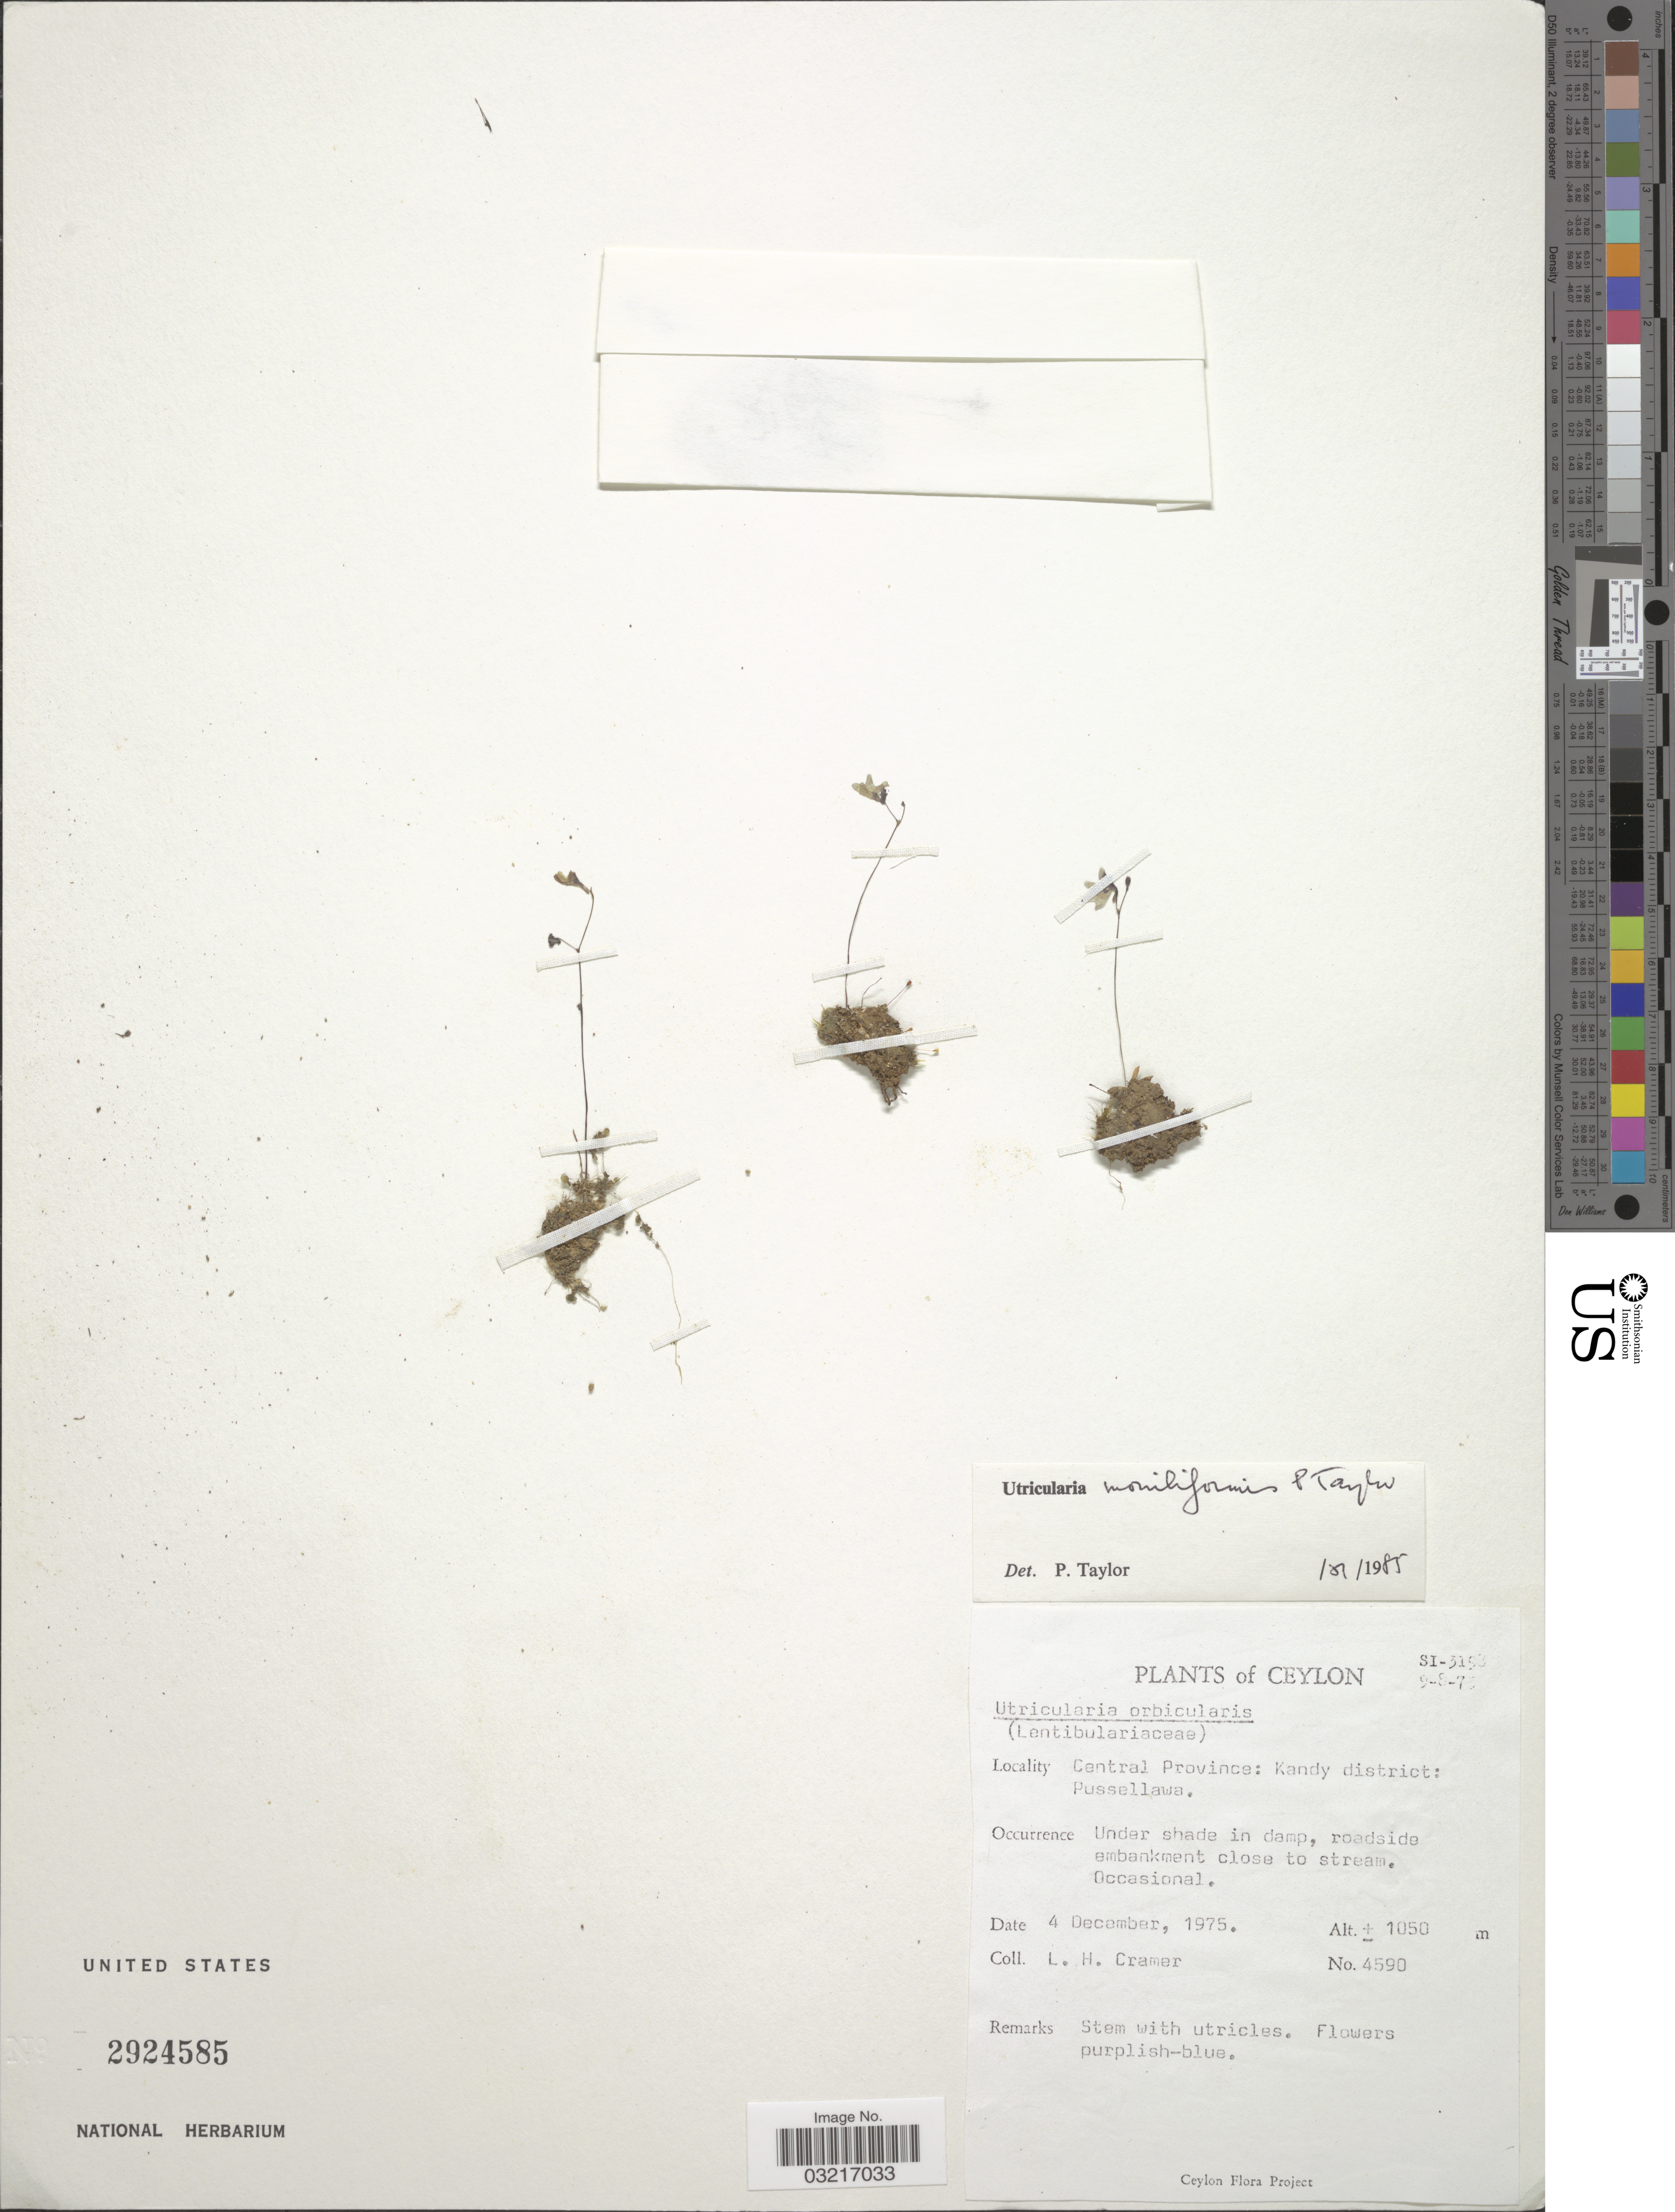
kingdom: Plantae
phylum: Tracheophyta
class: Magnoliopsida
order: Lamiales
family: Lentibulariaceae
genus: Utricularia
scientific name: Utricularia moniliformis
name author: P. Taylor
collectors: L. H. Cramer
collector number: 4590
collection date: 1975-12-04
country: Sri Lanka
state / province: Central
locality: Ceylon, Kandy district: Pussellawa.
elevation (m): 1050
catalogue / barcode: US 2924585